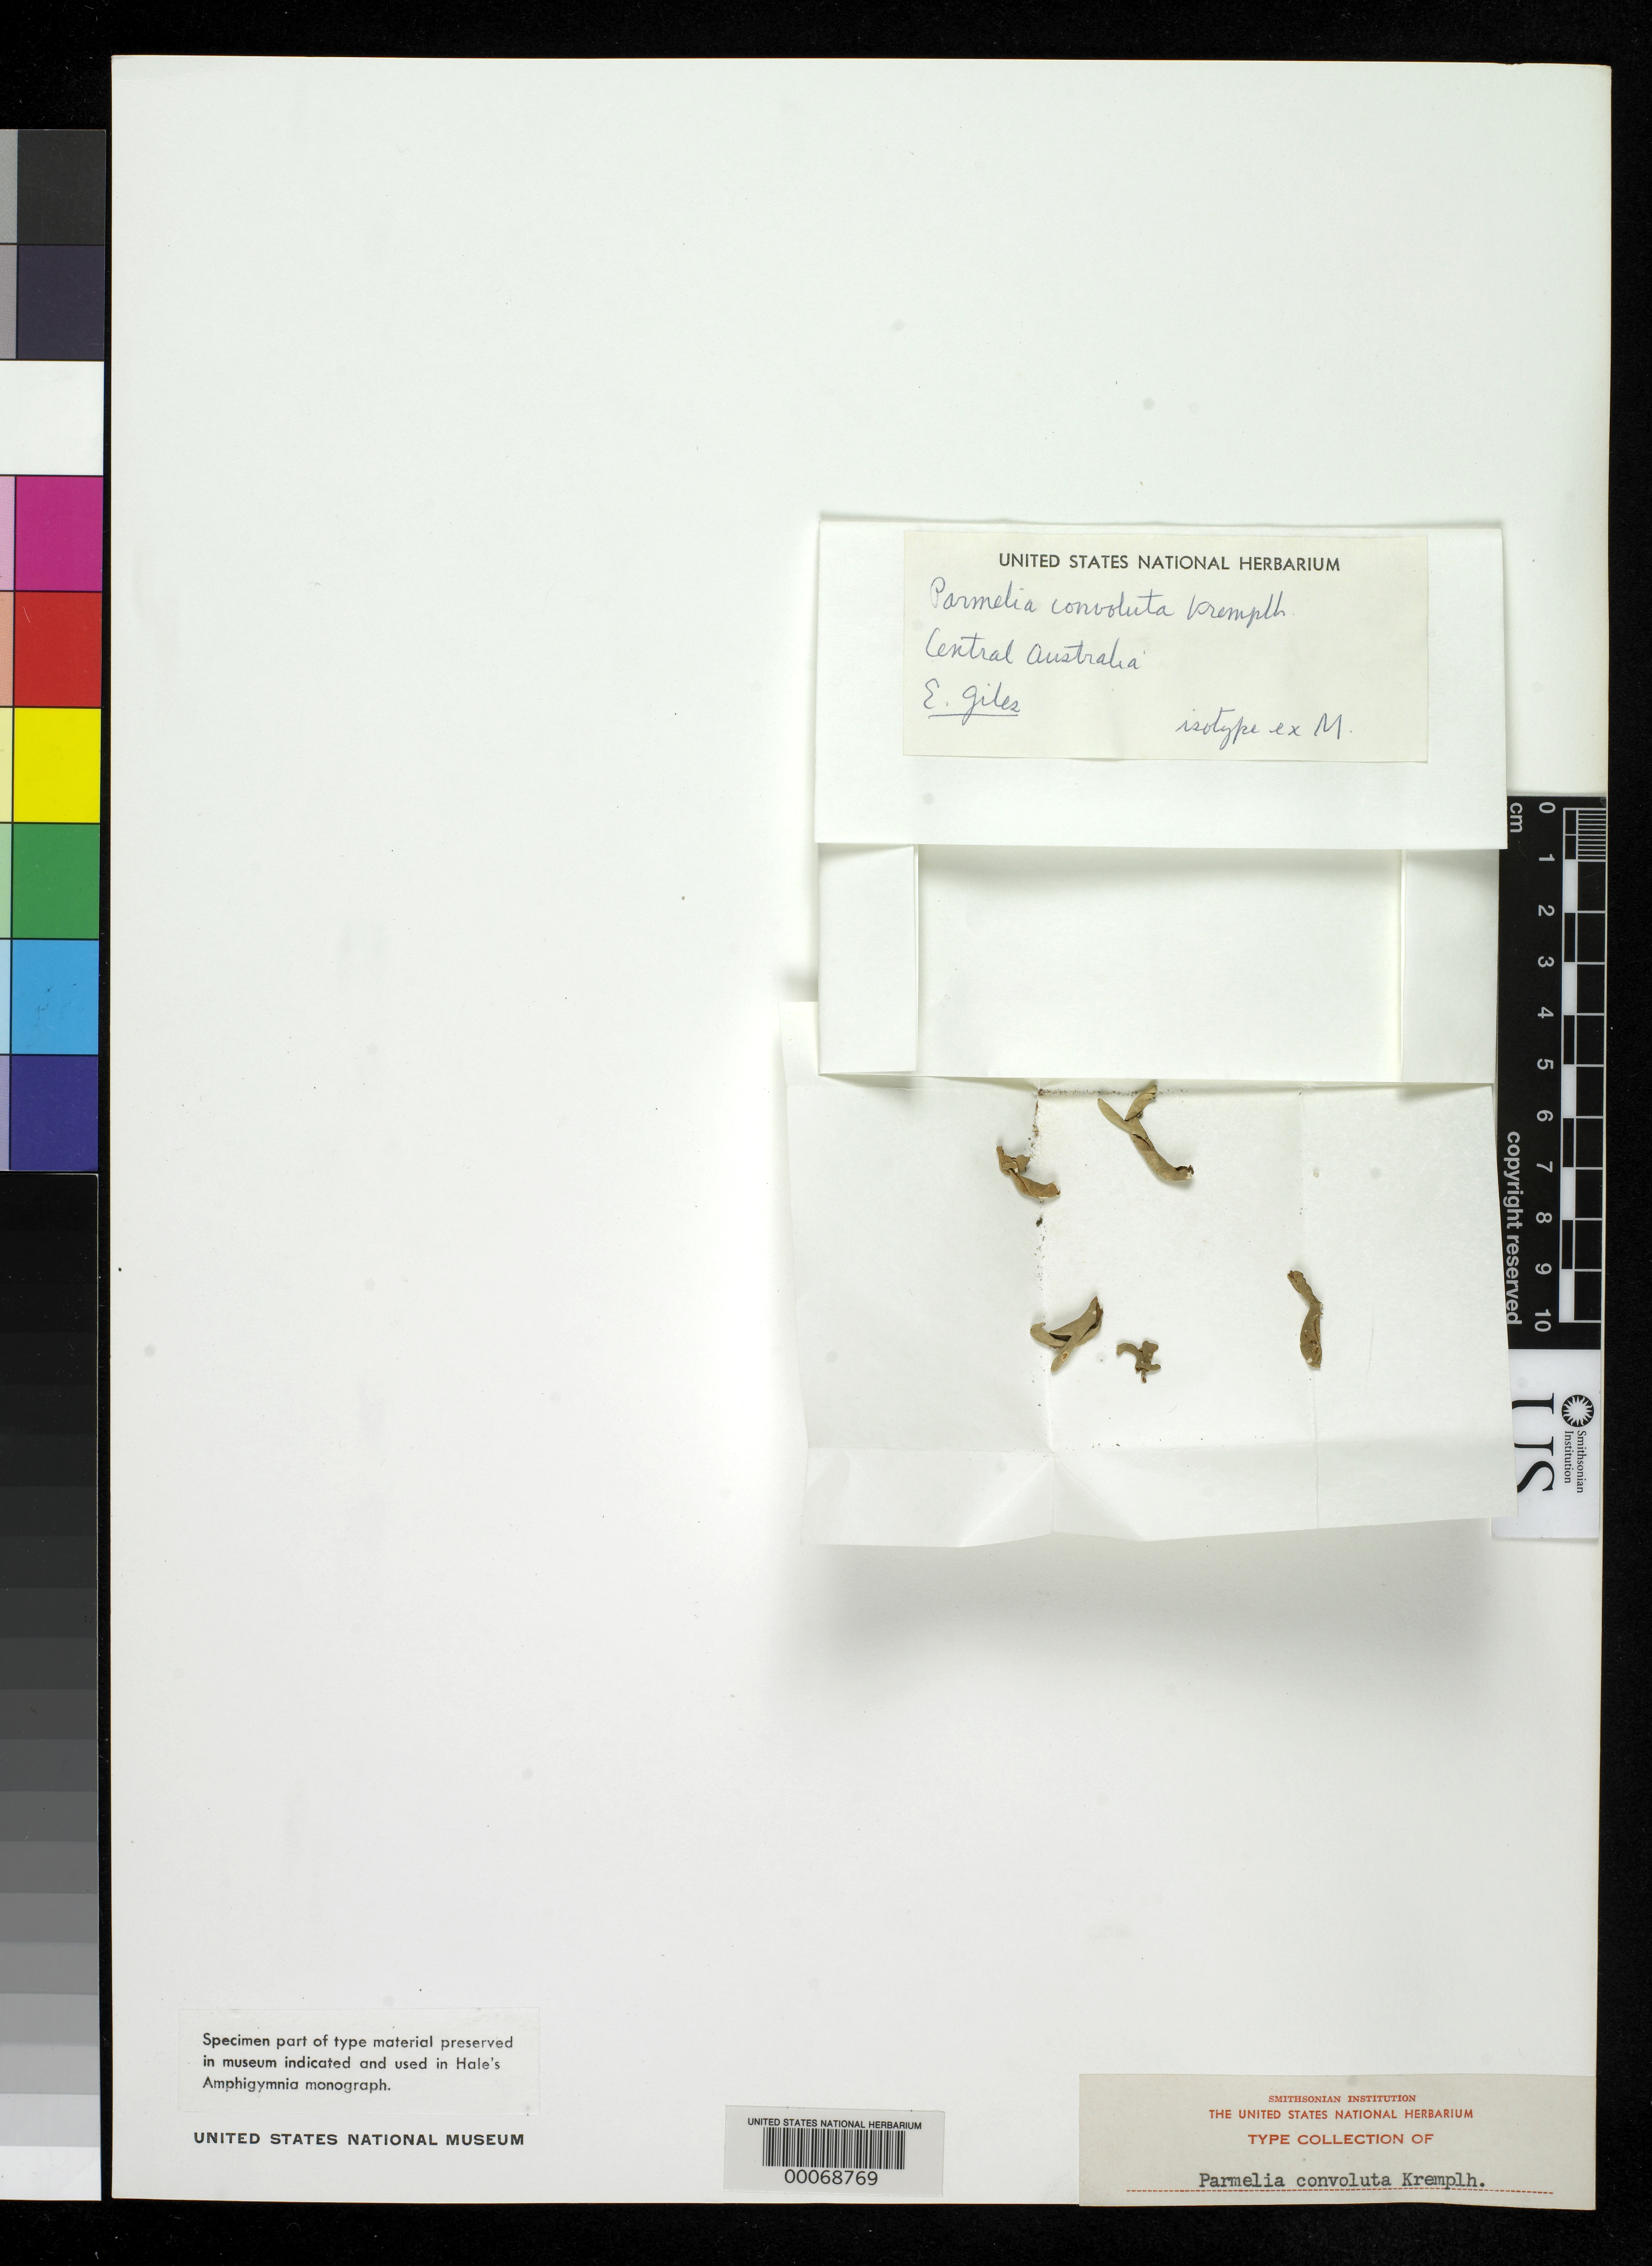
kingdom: Fungi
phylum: Ascomycota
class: Lecanoromycetes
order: Lecanorales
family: Parmeliaceae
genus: Parmelia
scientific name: Parmelia convoluta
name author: Kremp.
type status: Isotype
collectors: E. Giles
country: Australia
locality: Central Austr.